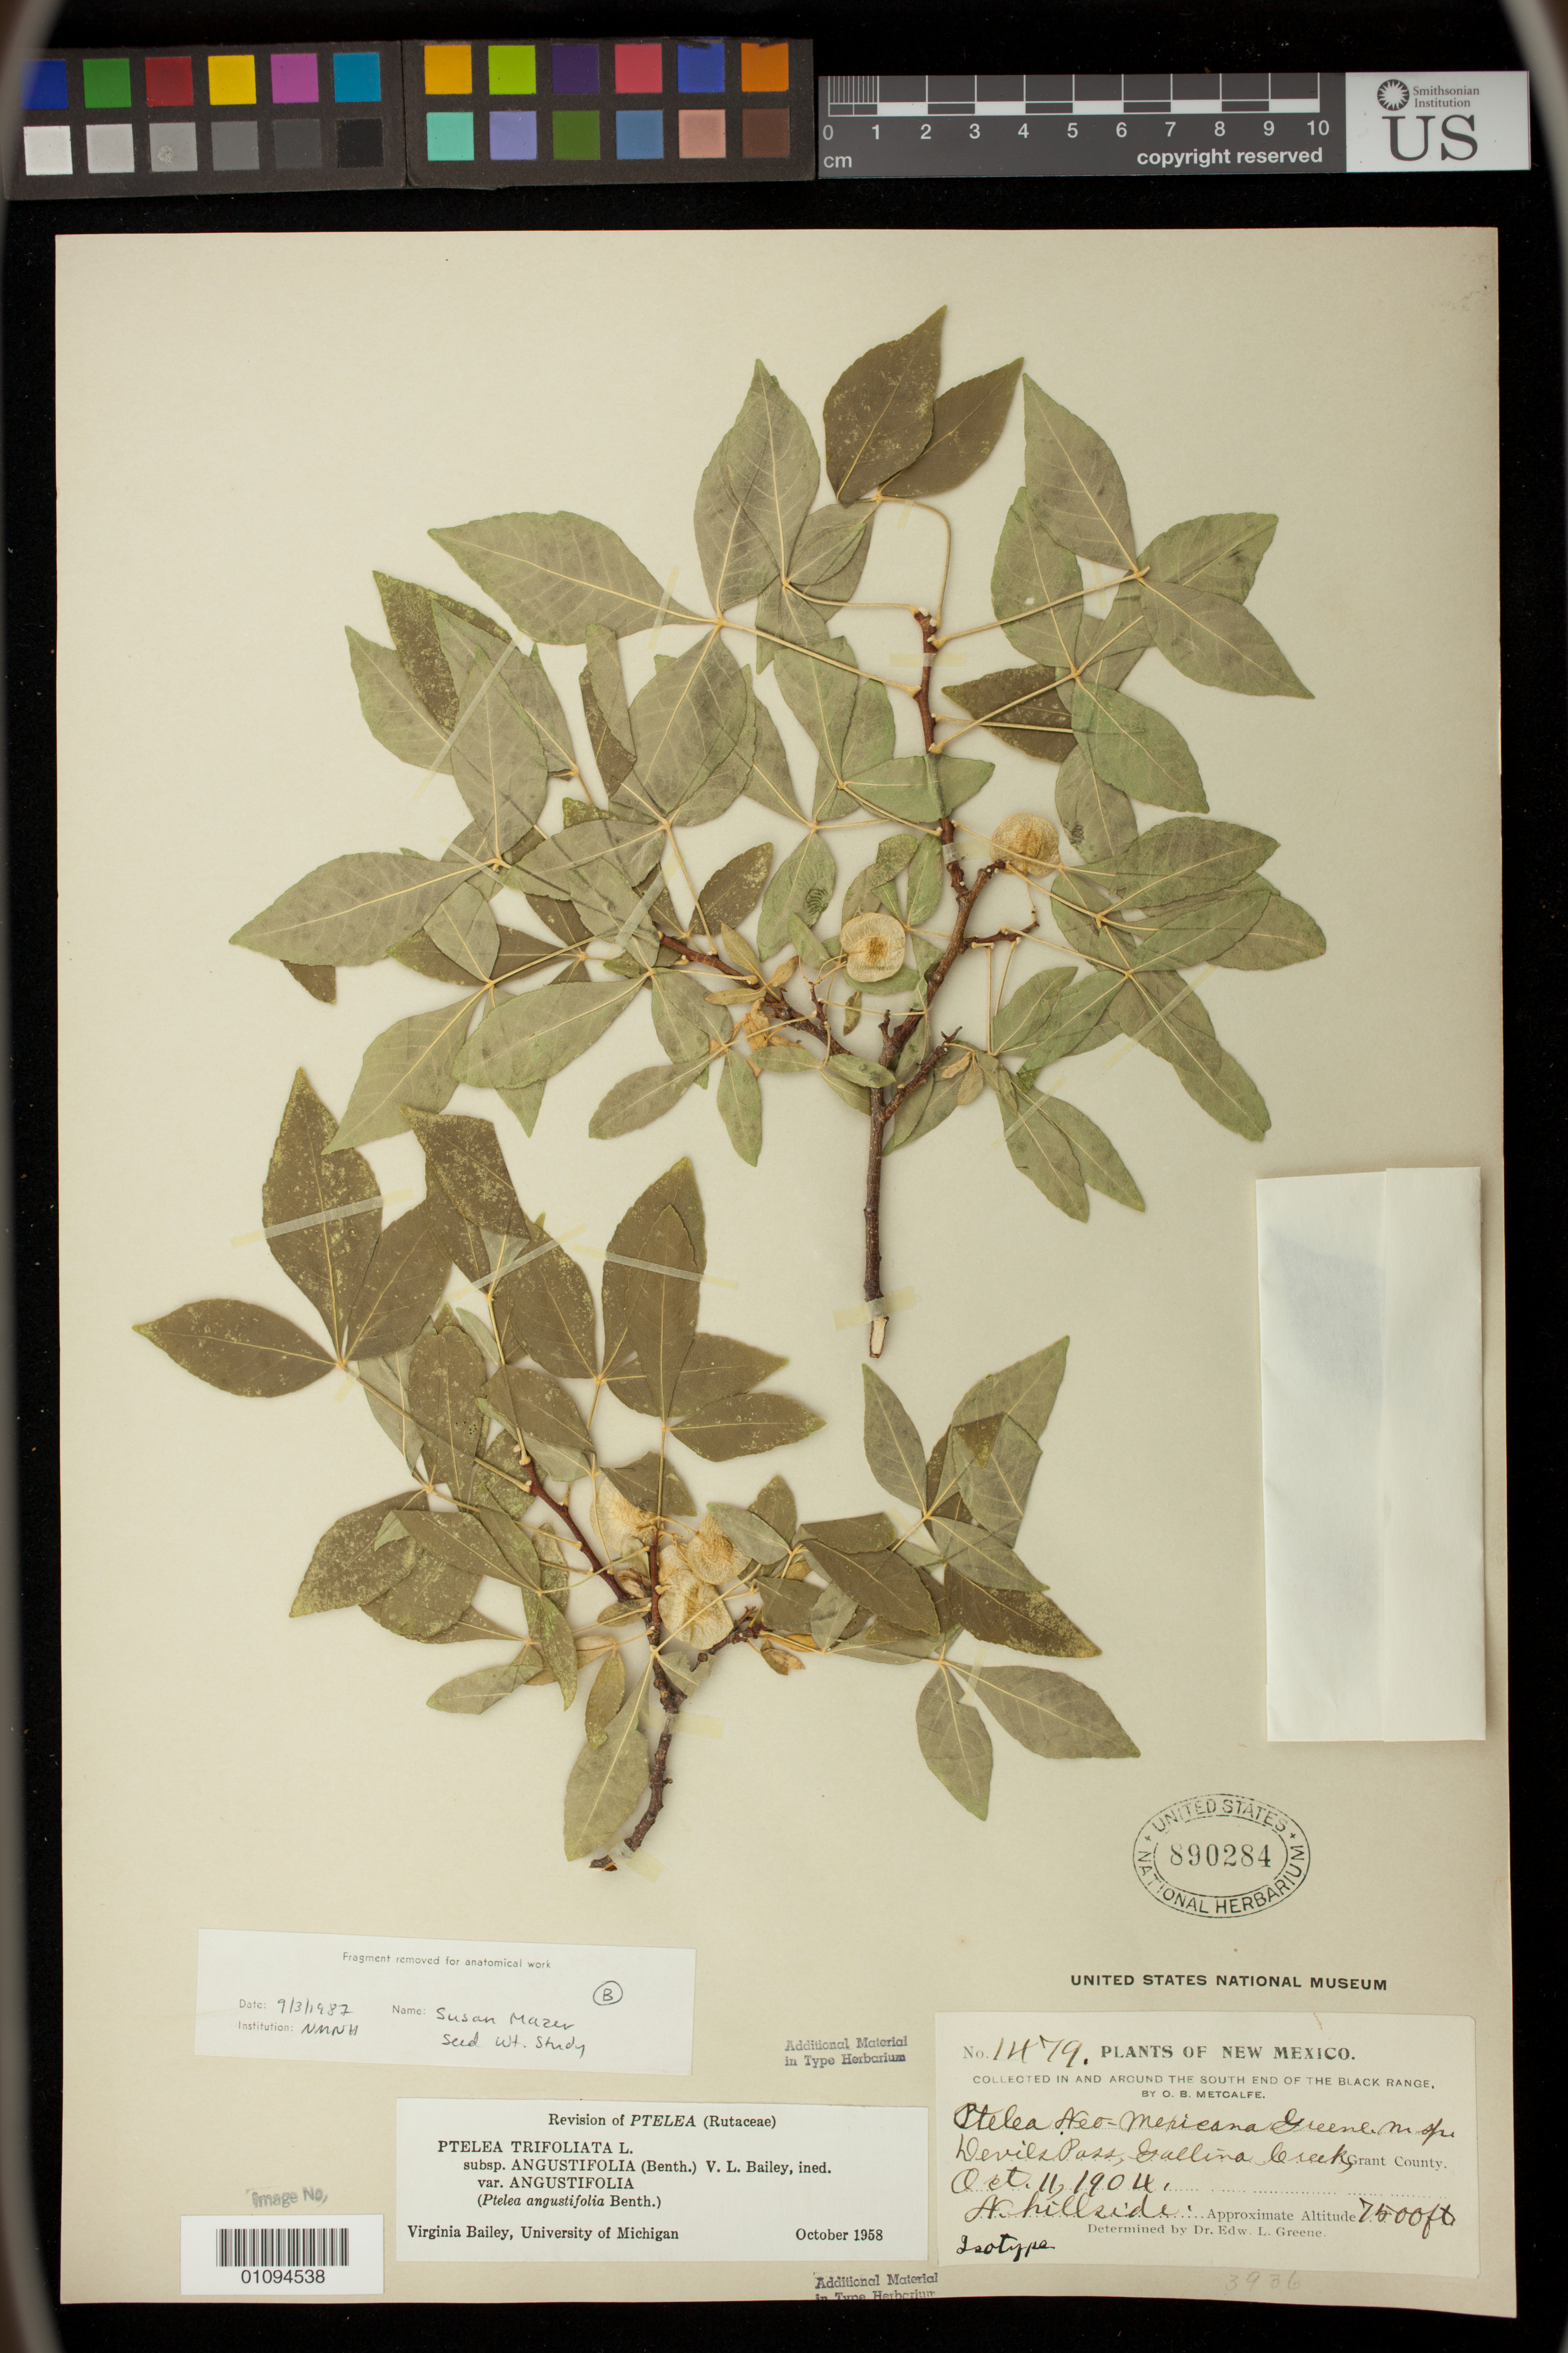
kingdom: Plantae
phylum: Tracheophyta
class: Magnoliopsida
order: Sapindales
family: Rutaceae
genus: Ptelea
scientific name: Ptelea neo-mexicana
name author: Greene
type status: Isotype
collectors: O. B. Metcalfe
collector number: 1479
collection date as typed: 11 Oct 1904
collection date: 1904-10-11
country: United States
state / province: New Mexico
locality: Black Range.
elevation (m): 2270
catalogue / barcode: US 890284